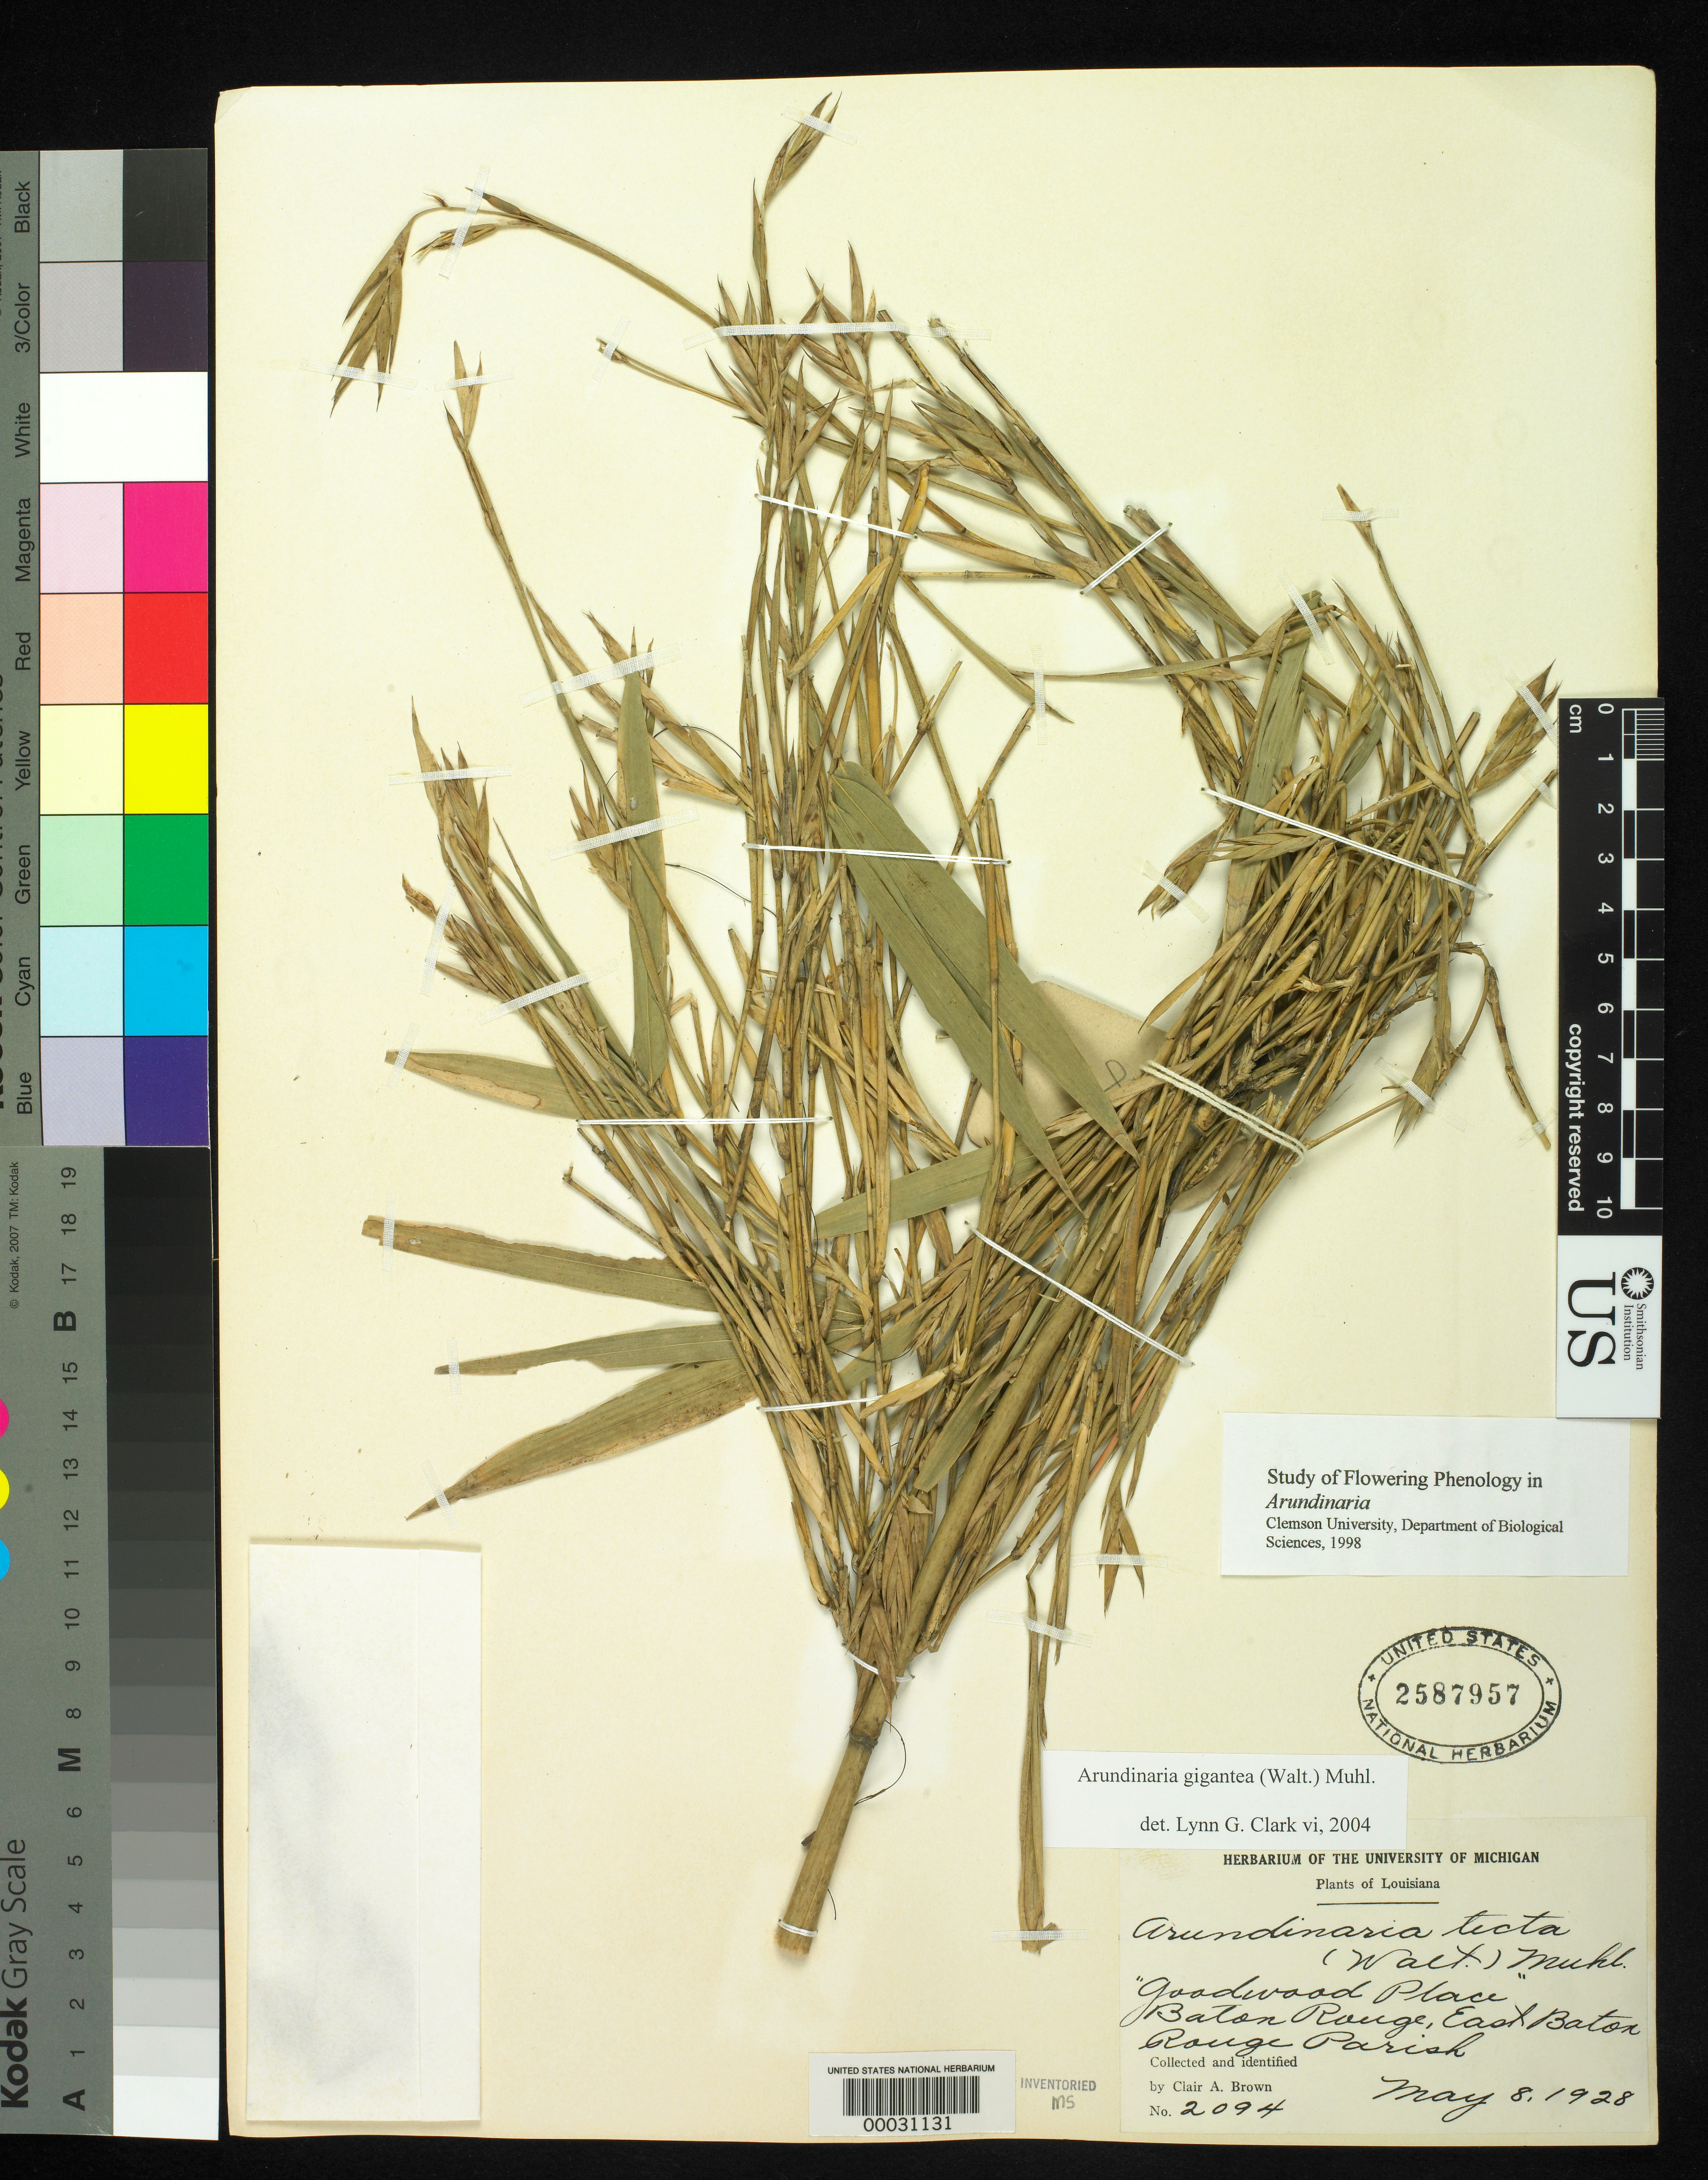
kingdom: Plantae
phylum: Tracheophyta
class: Liliopsida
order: Poales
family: Poaceae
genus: Arundinaria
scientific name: Arundinaria gigantea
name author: (Walter) Muhl.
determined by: Clark, Lynn G., (ISC), Iowa State University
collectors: C. A. Brown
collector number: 2094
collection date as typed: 08 May 1928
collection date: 1928-05-08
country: United States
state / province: Louisiana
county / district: East Baton Rouge Parish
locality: Baton rouge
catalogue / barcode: US 2587957